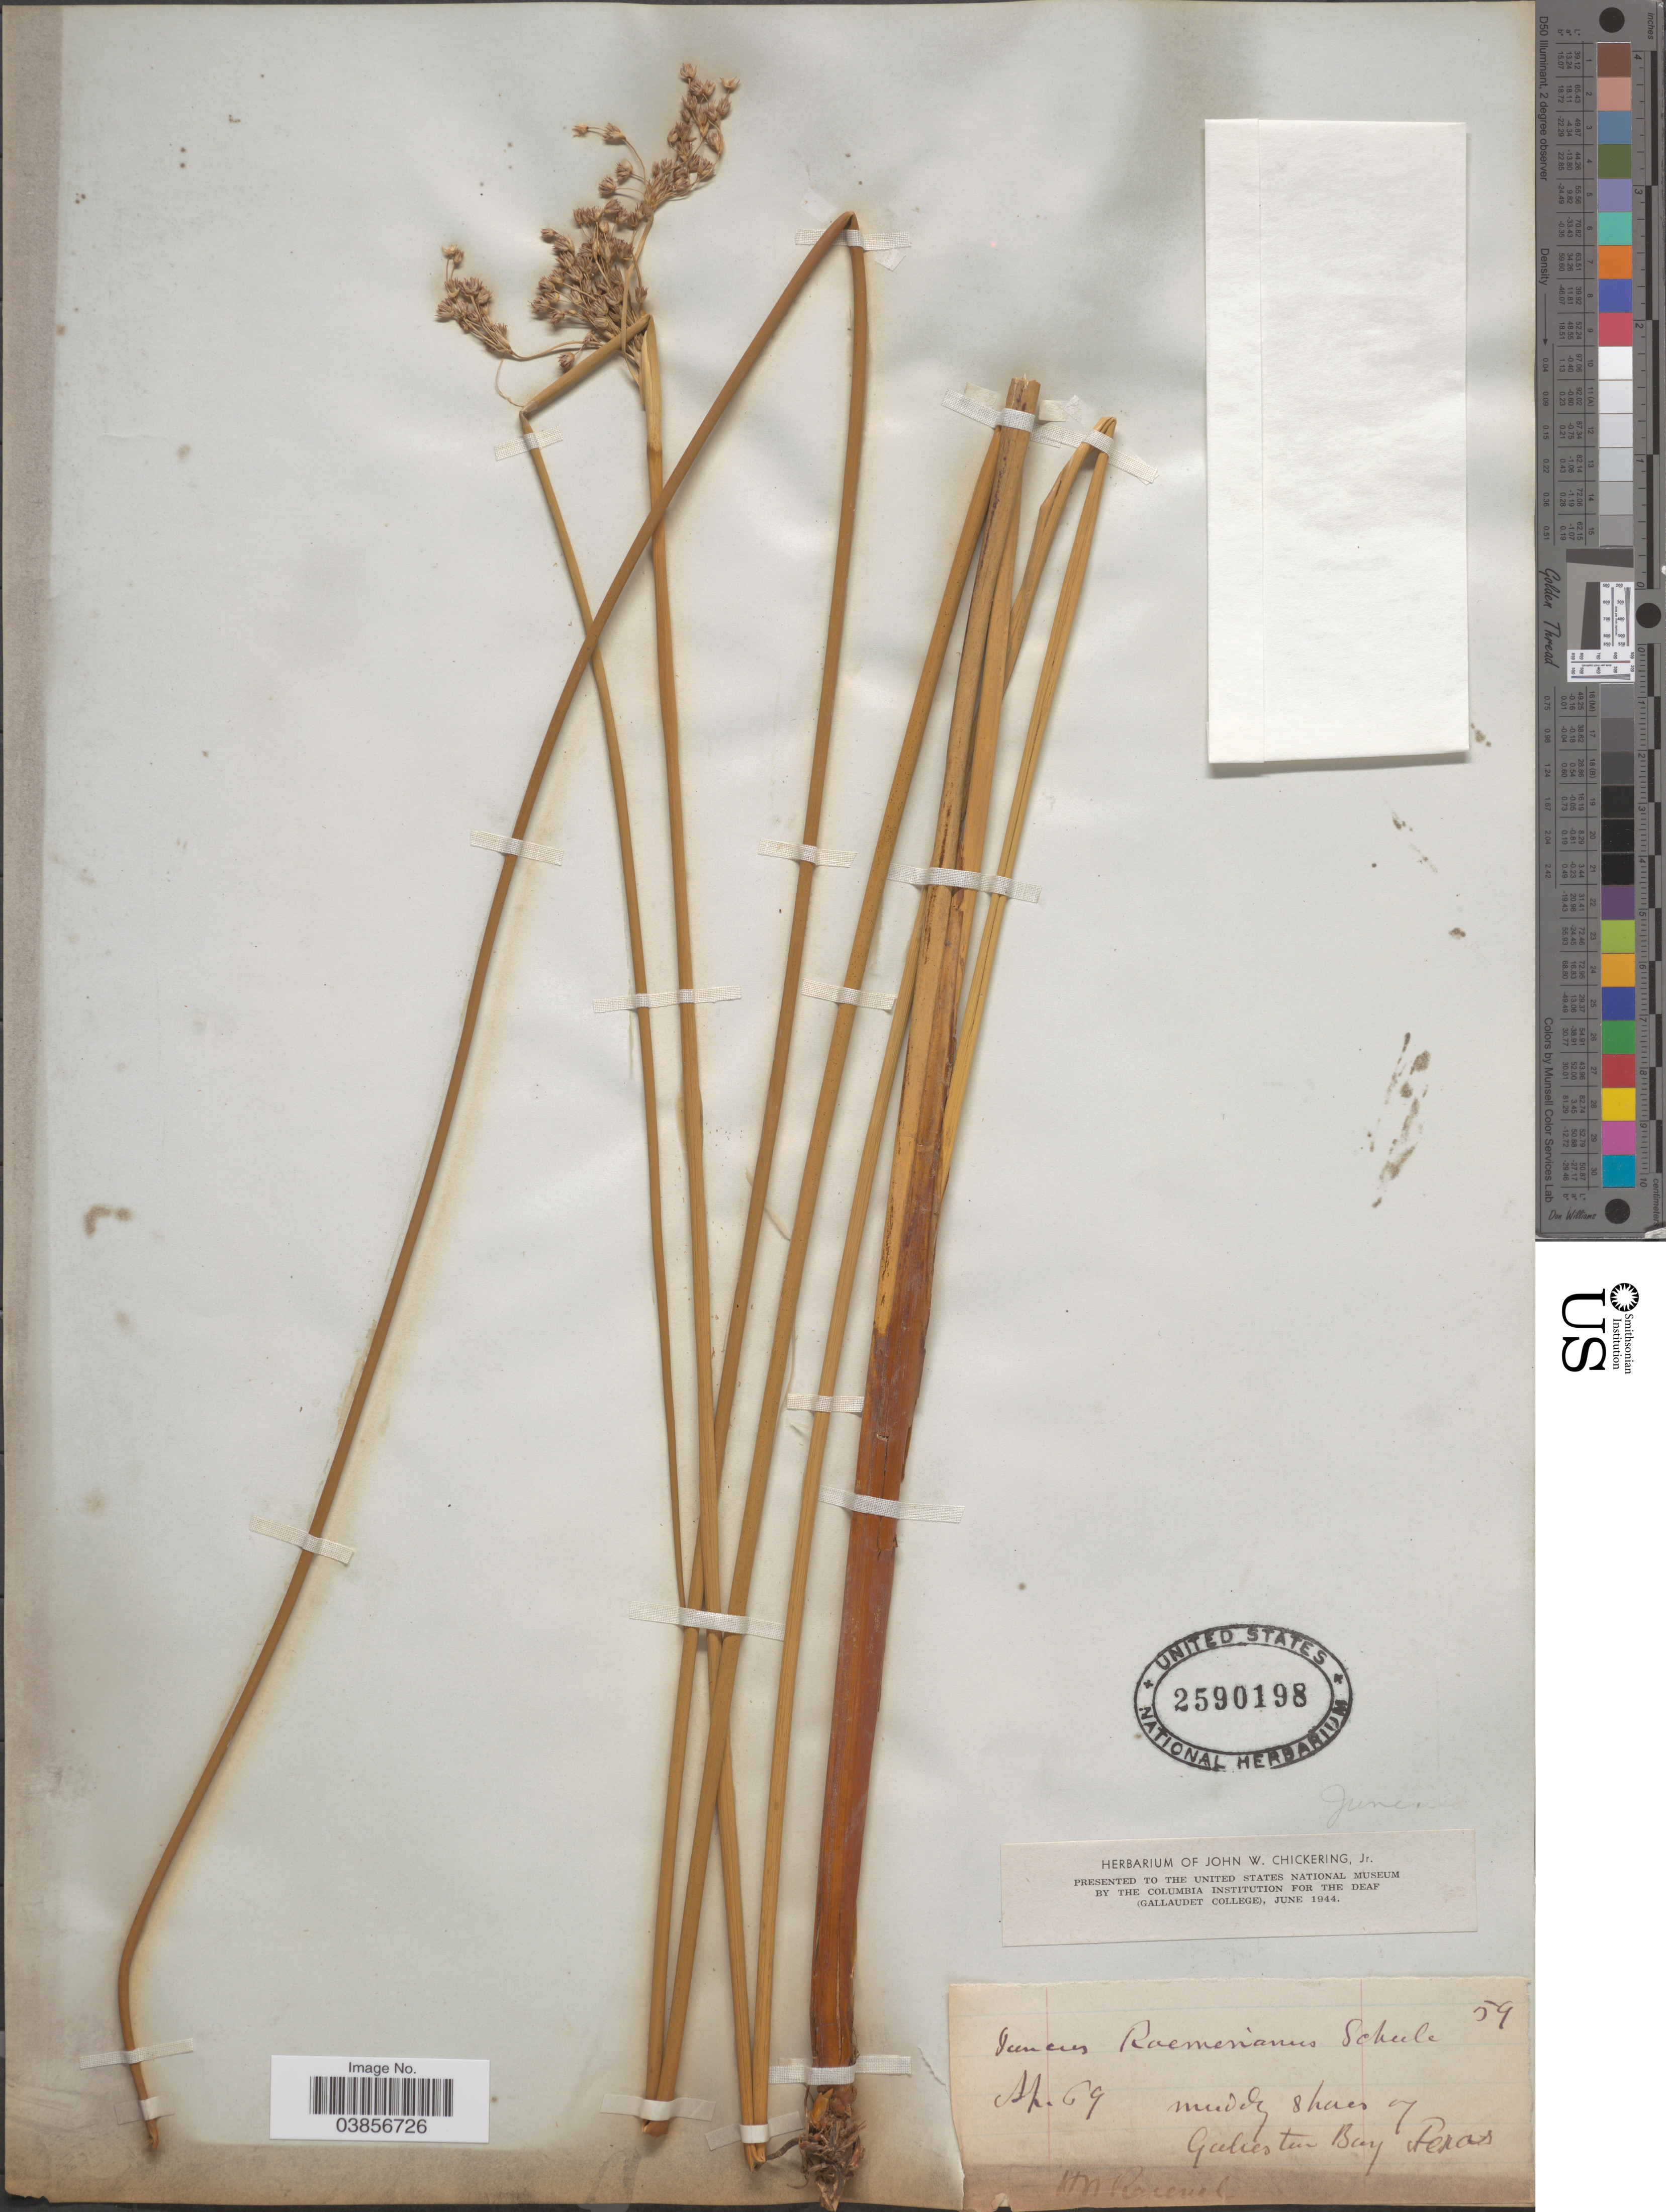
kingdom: Plantae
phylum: Tracheophyta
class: Liliopsida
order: Poales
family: Juncaceae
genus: Juncus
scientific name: Juncus roemerianus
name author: Scheele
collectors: H. Ravenel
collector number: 59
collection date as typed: Transcribed d/m/y: /9/69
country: United States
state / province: Texas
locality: Shores of Galveston Bay.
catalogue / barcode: US 2590198